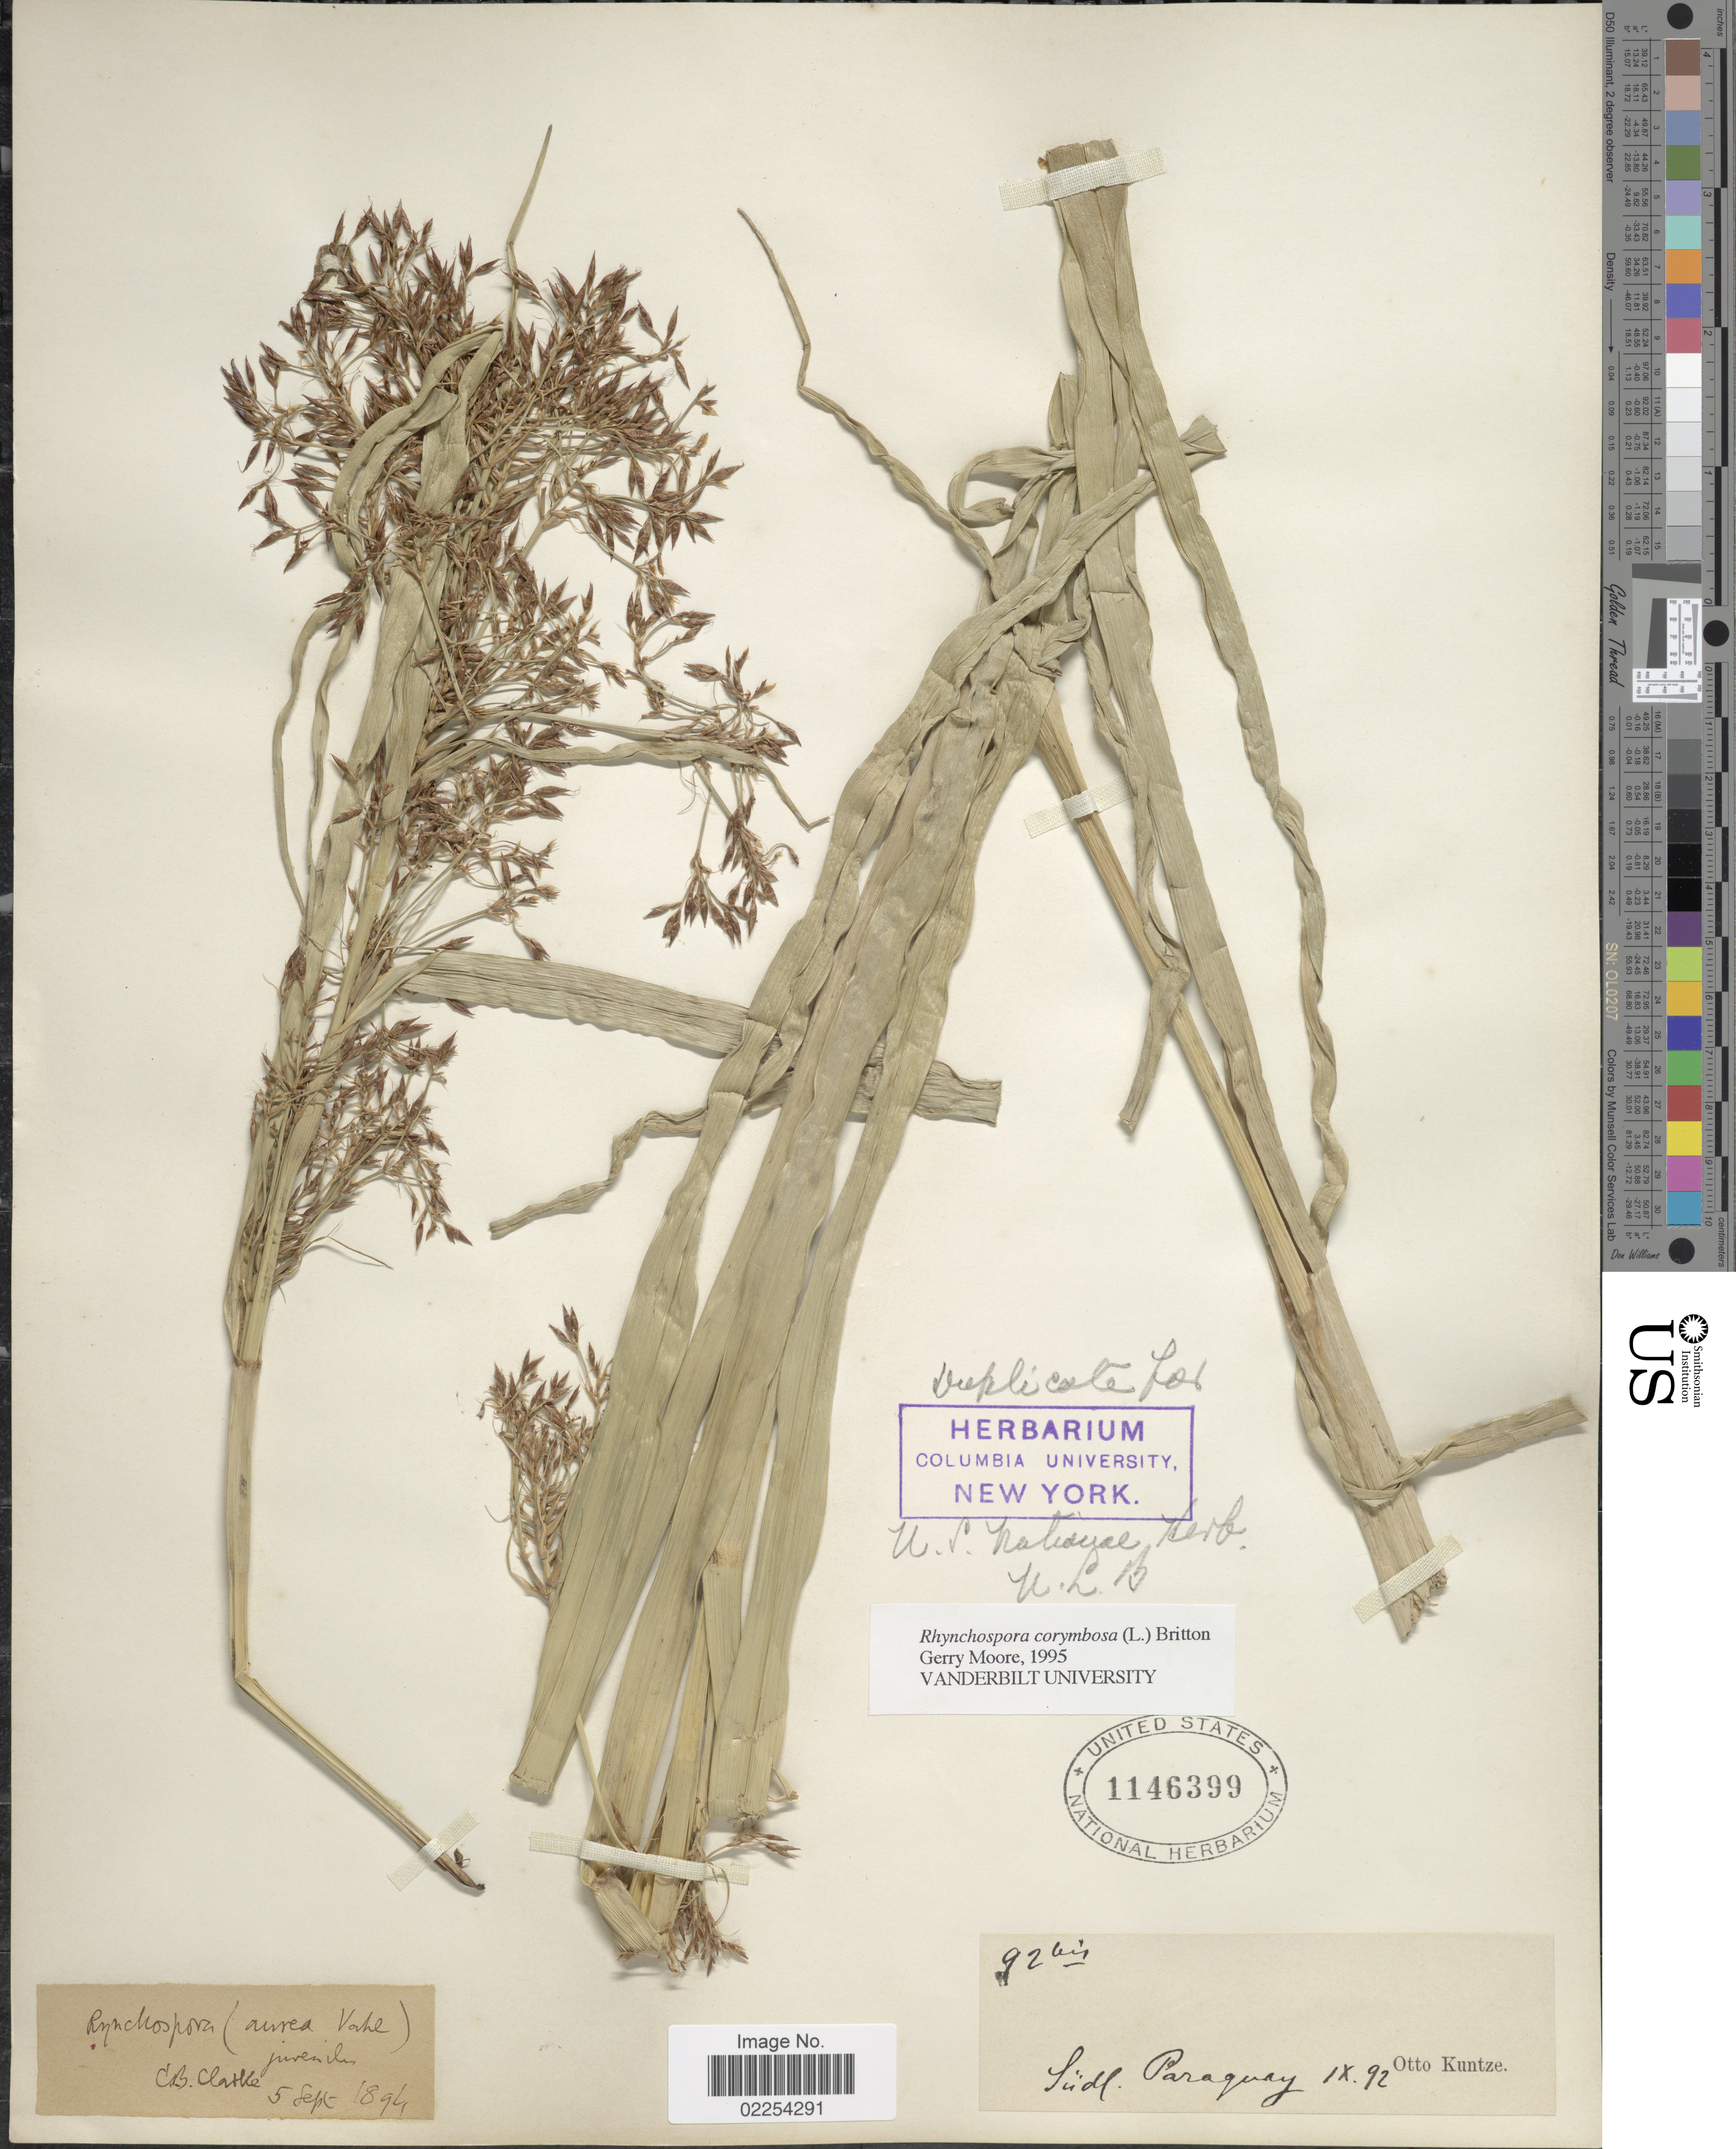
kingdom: Plantae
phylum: Tracheophyta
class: Liliopsida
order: Poales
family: Cyperaceae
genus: Rhynchospora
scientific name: Rhynchospora corymbosa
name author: (L.) Britton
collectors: C.E.O. Kuntze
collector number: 92 bis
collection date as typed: Transcribed d/m/y: /9/92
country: Paraguay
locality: Sudl., Paraguay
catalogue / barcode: US 1146399